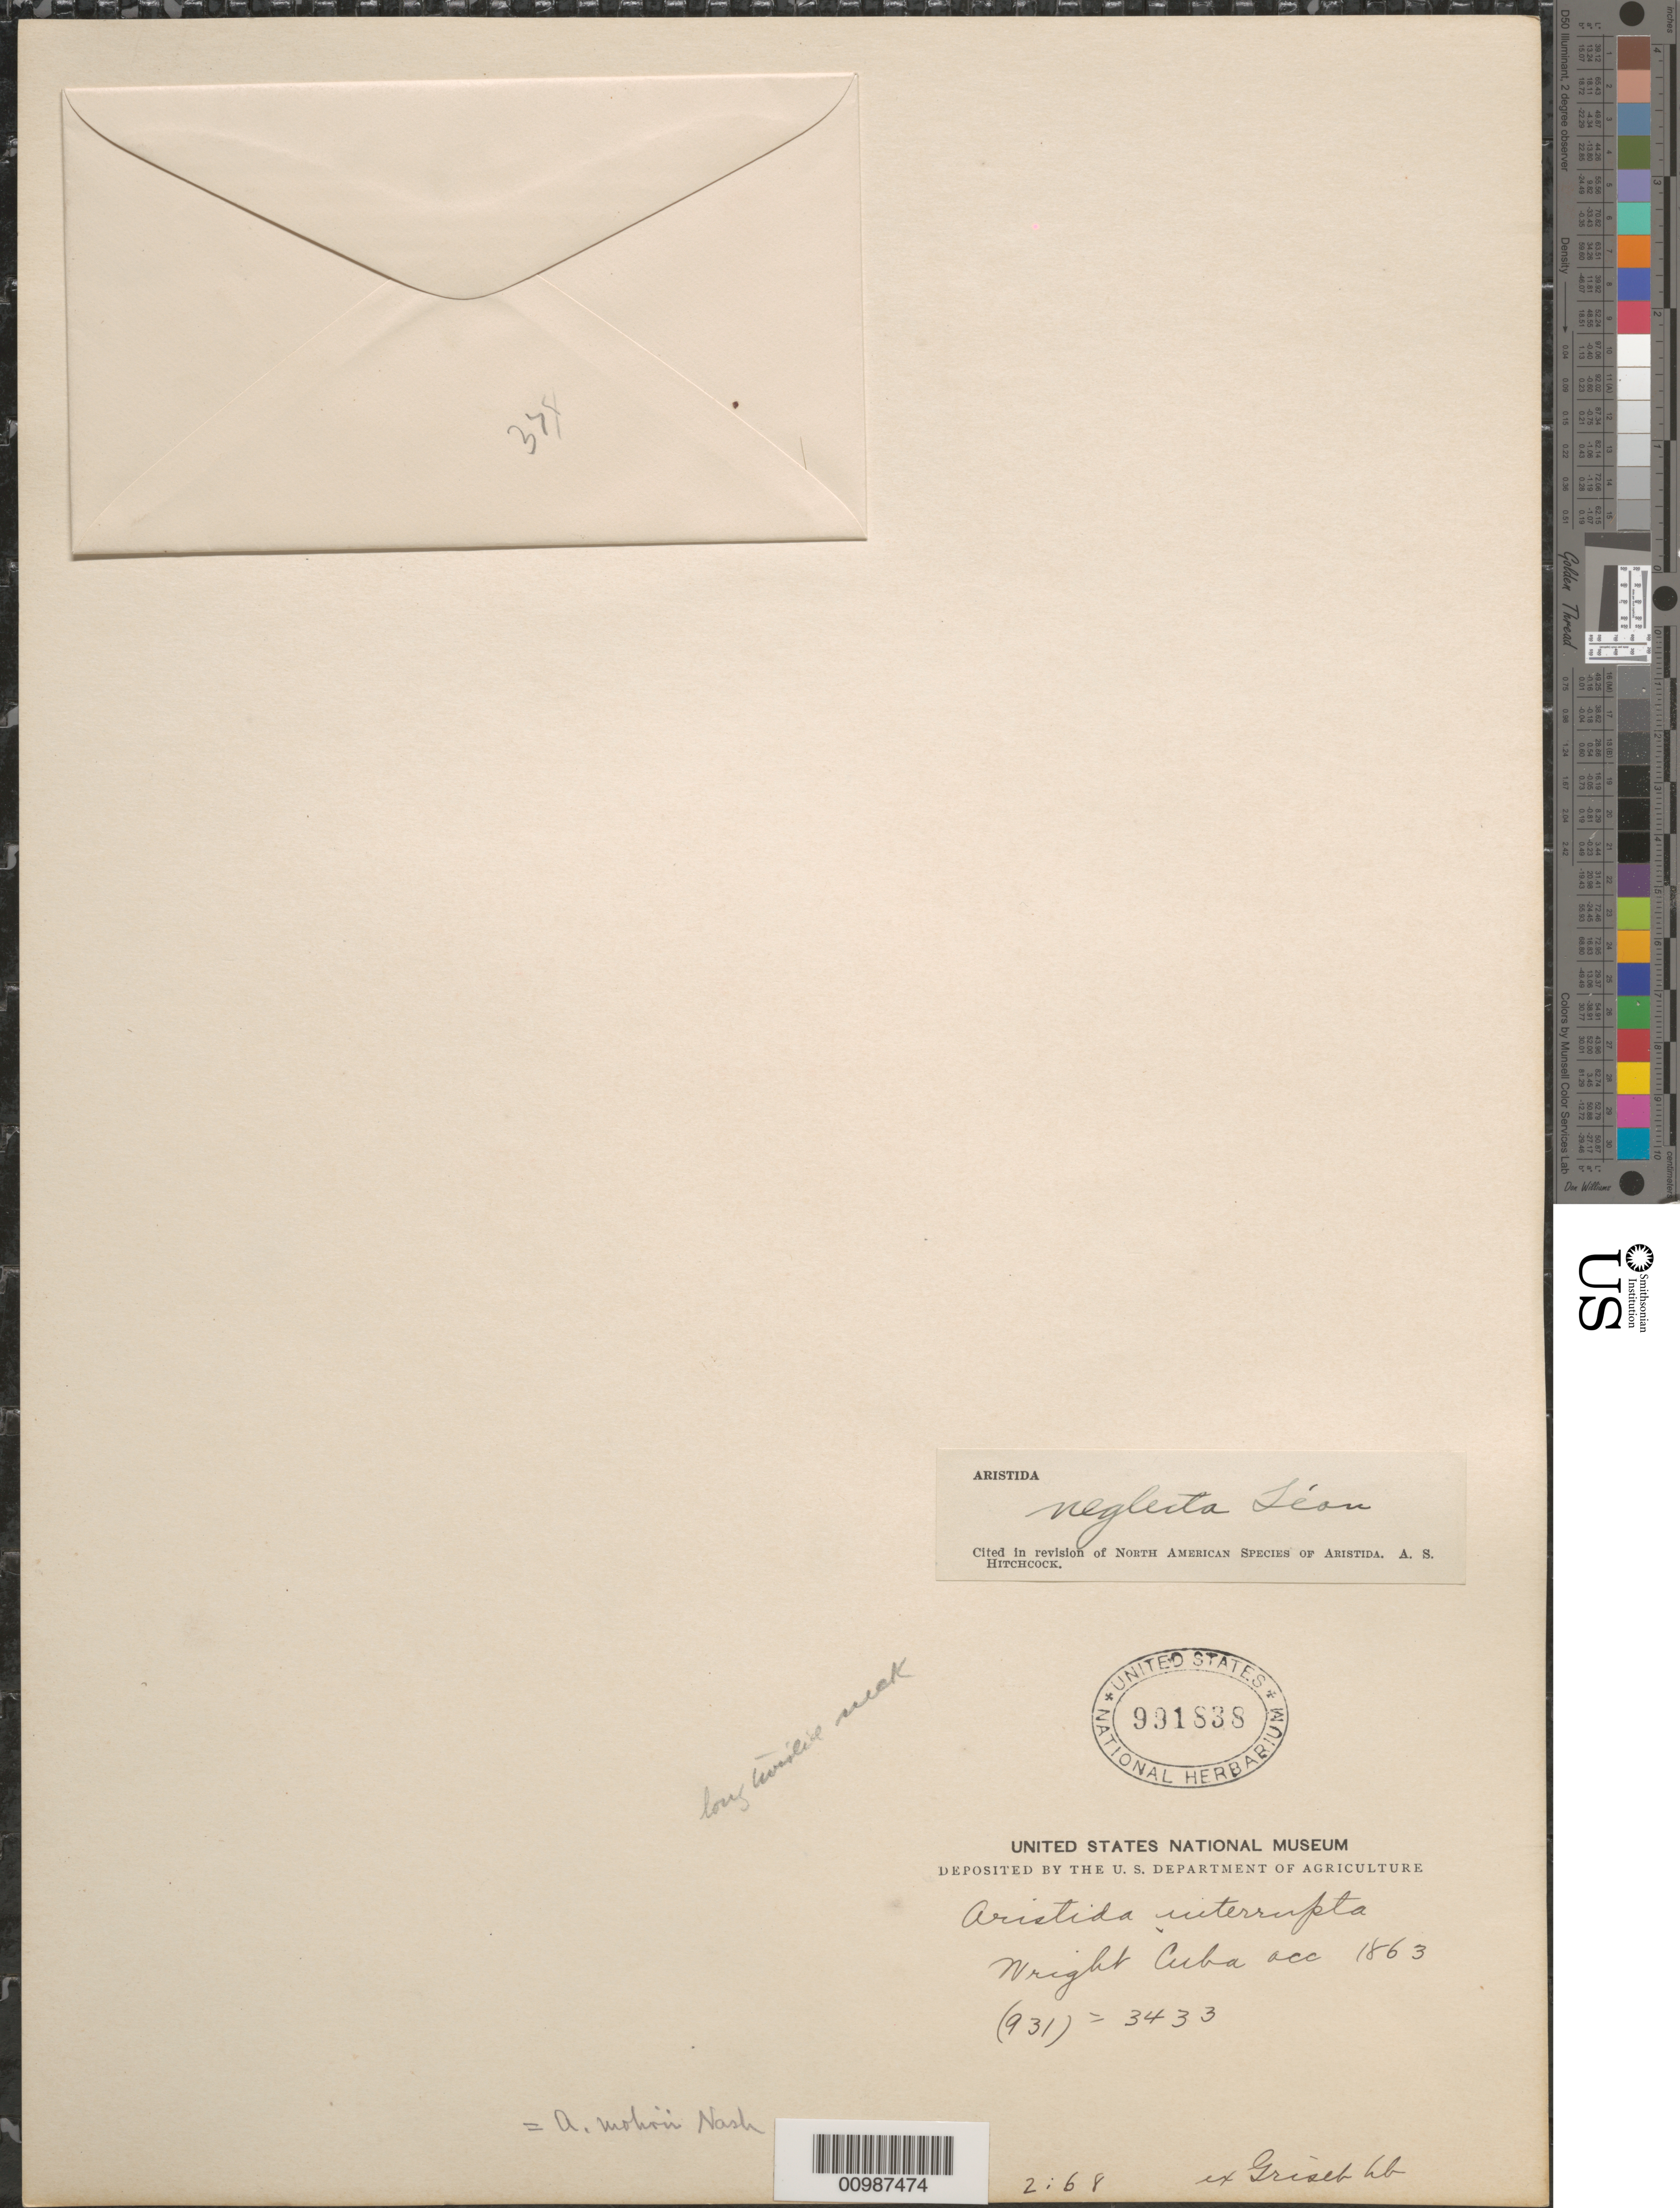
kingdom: Plantae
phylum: Tracheophyta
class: Liliopsida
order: Poales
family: Poaceae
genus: Aristida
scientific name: Aristida neglecta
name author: León ex Hitchc.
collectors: C. Wright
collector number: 3433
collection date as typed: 1863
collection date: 1863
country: Cuba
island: Cuba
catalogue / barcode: US 991838